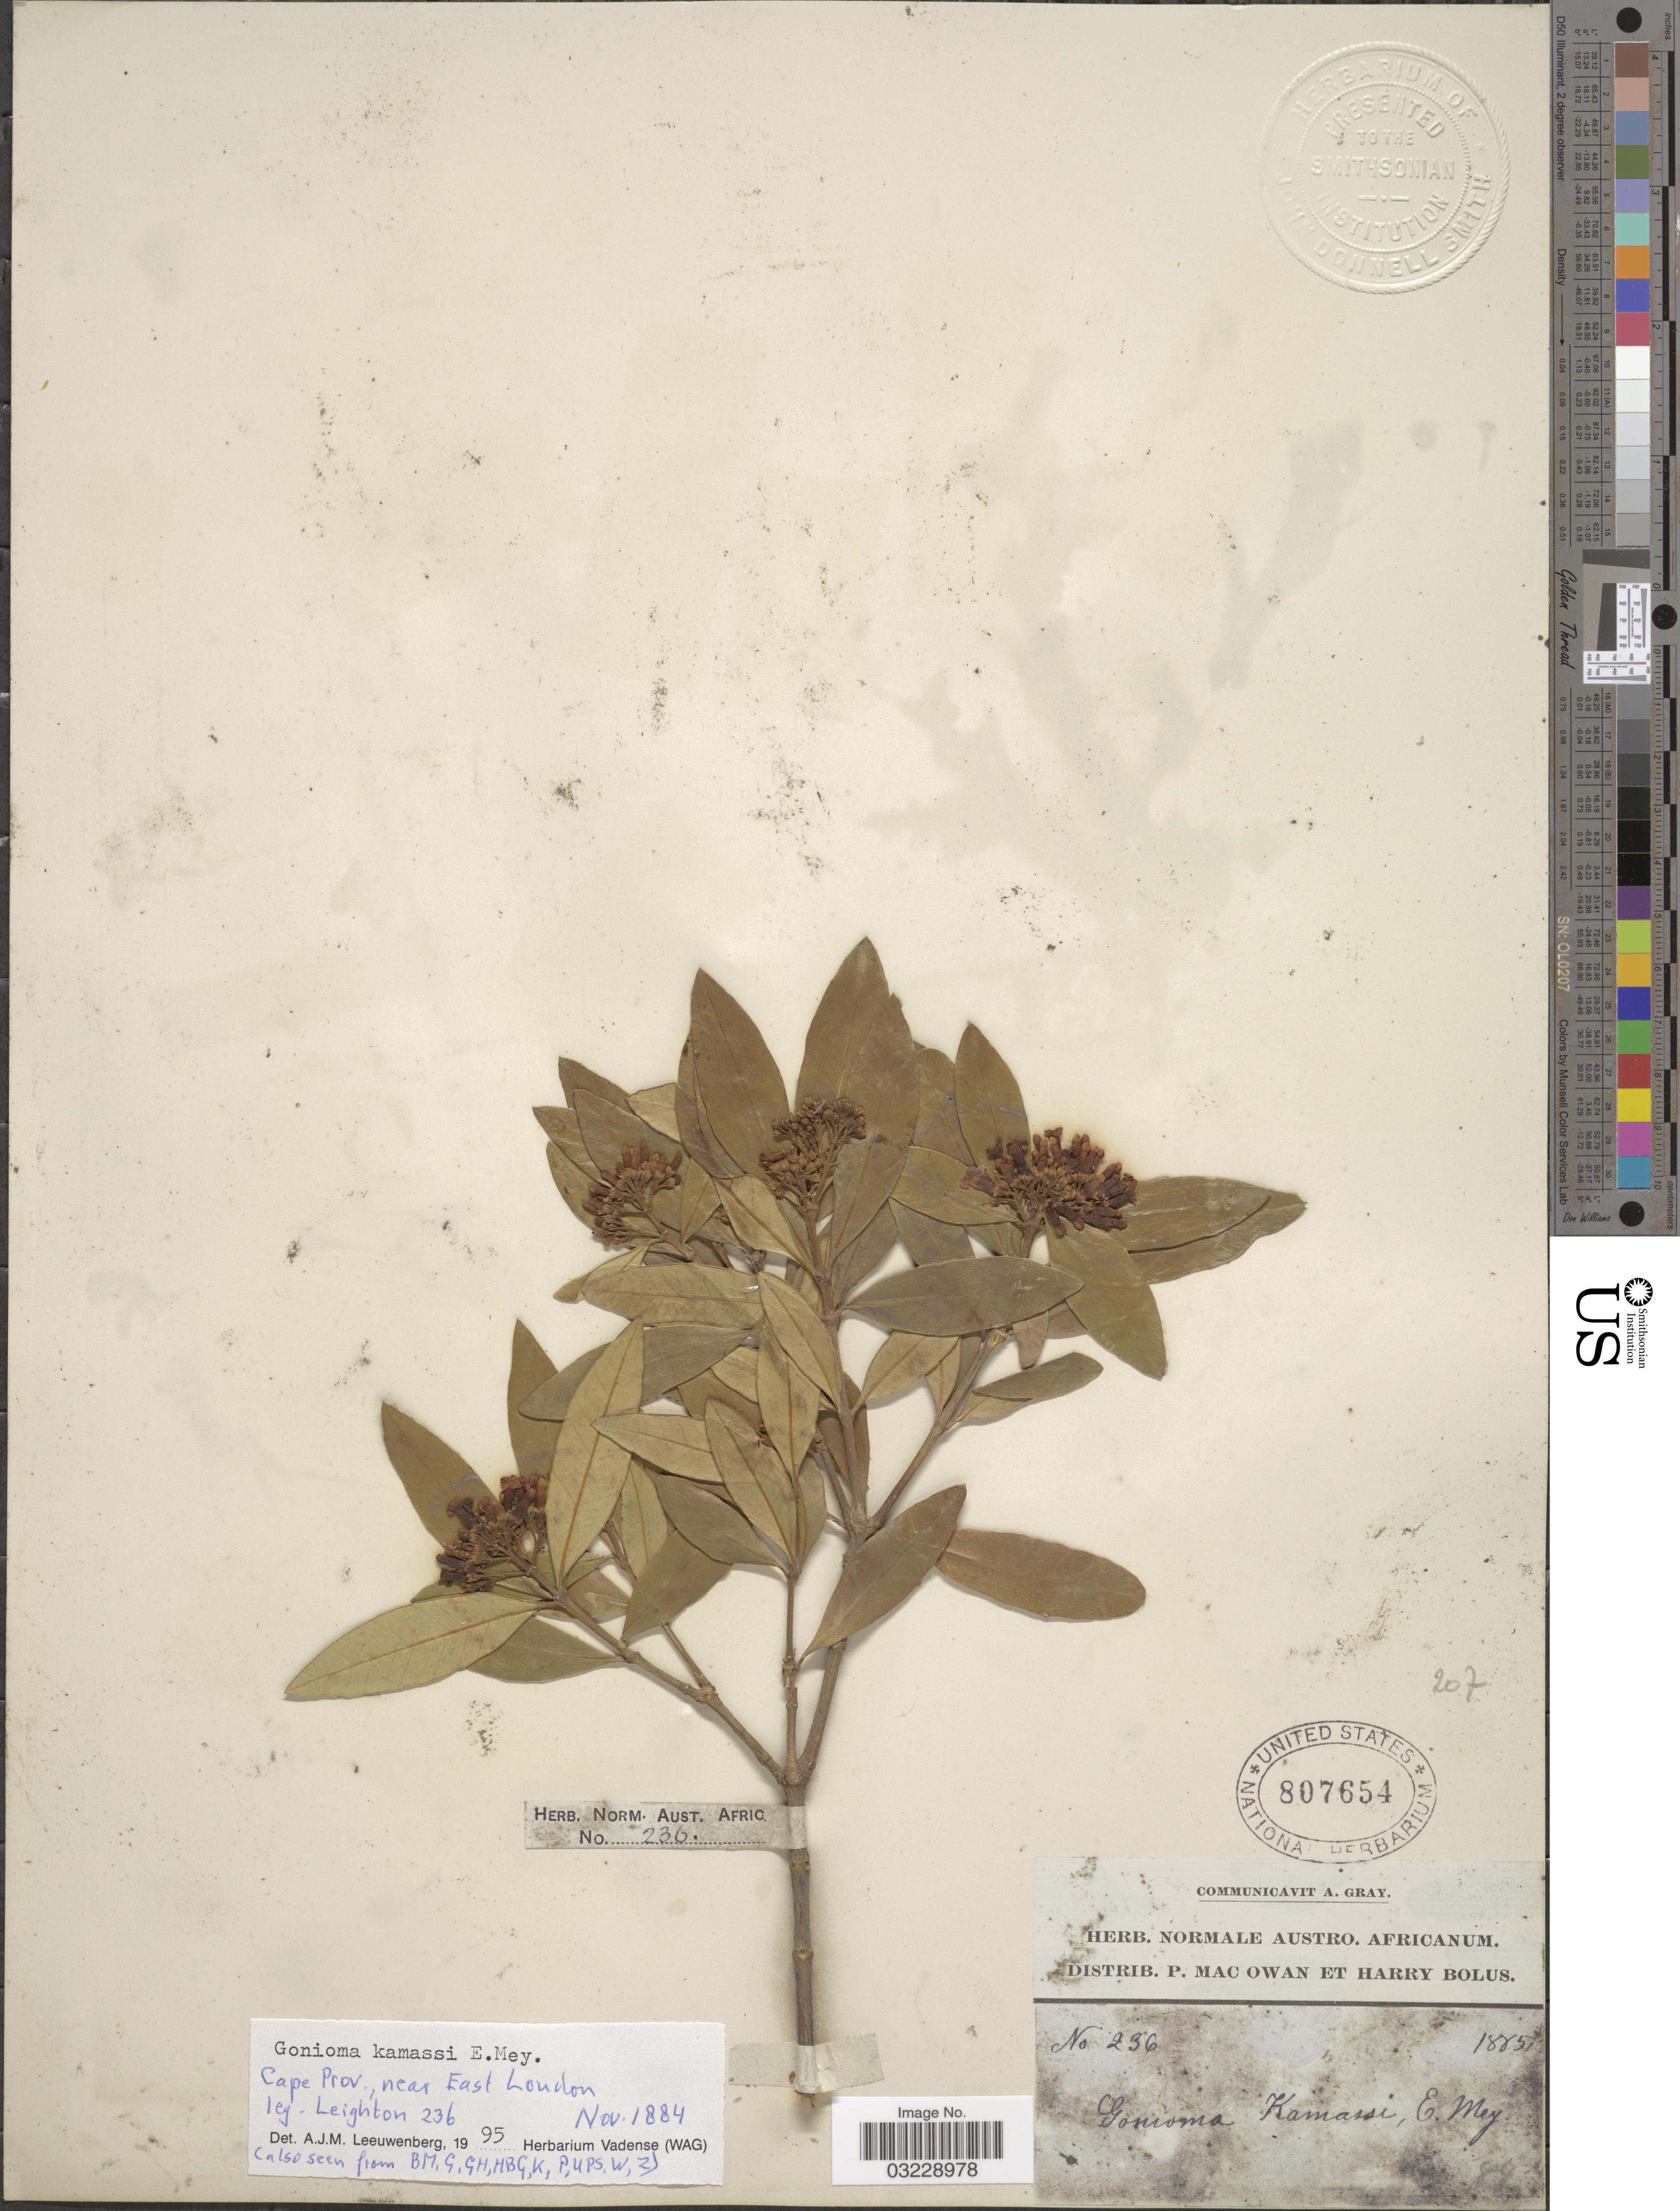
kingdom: Plantae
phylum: Tracheophyta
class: Magnoliopsida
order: Gentianales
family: Apocynaceae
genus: Gonioma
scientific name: Gonioma kamassi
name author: E. Mey.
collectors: ex herb. Normale Austr. Afr.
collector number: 236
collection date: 1885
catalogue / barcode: US 807654